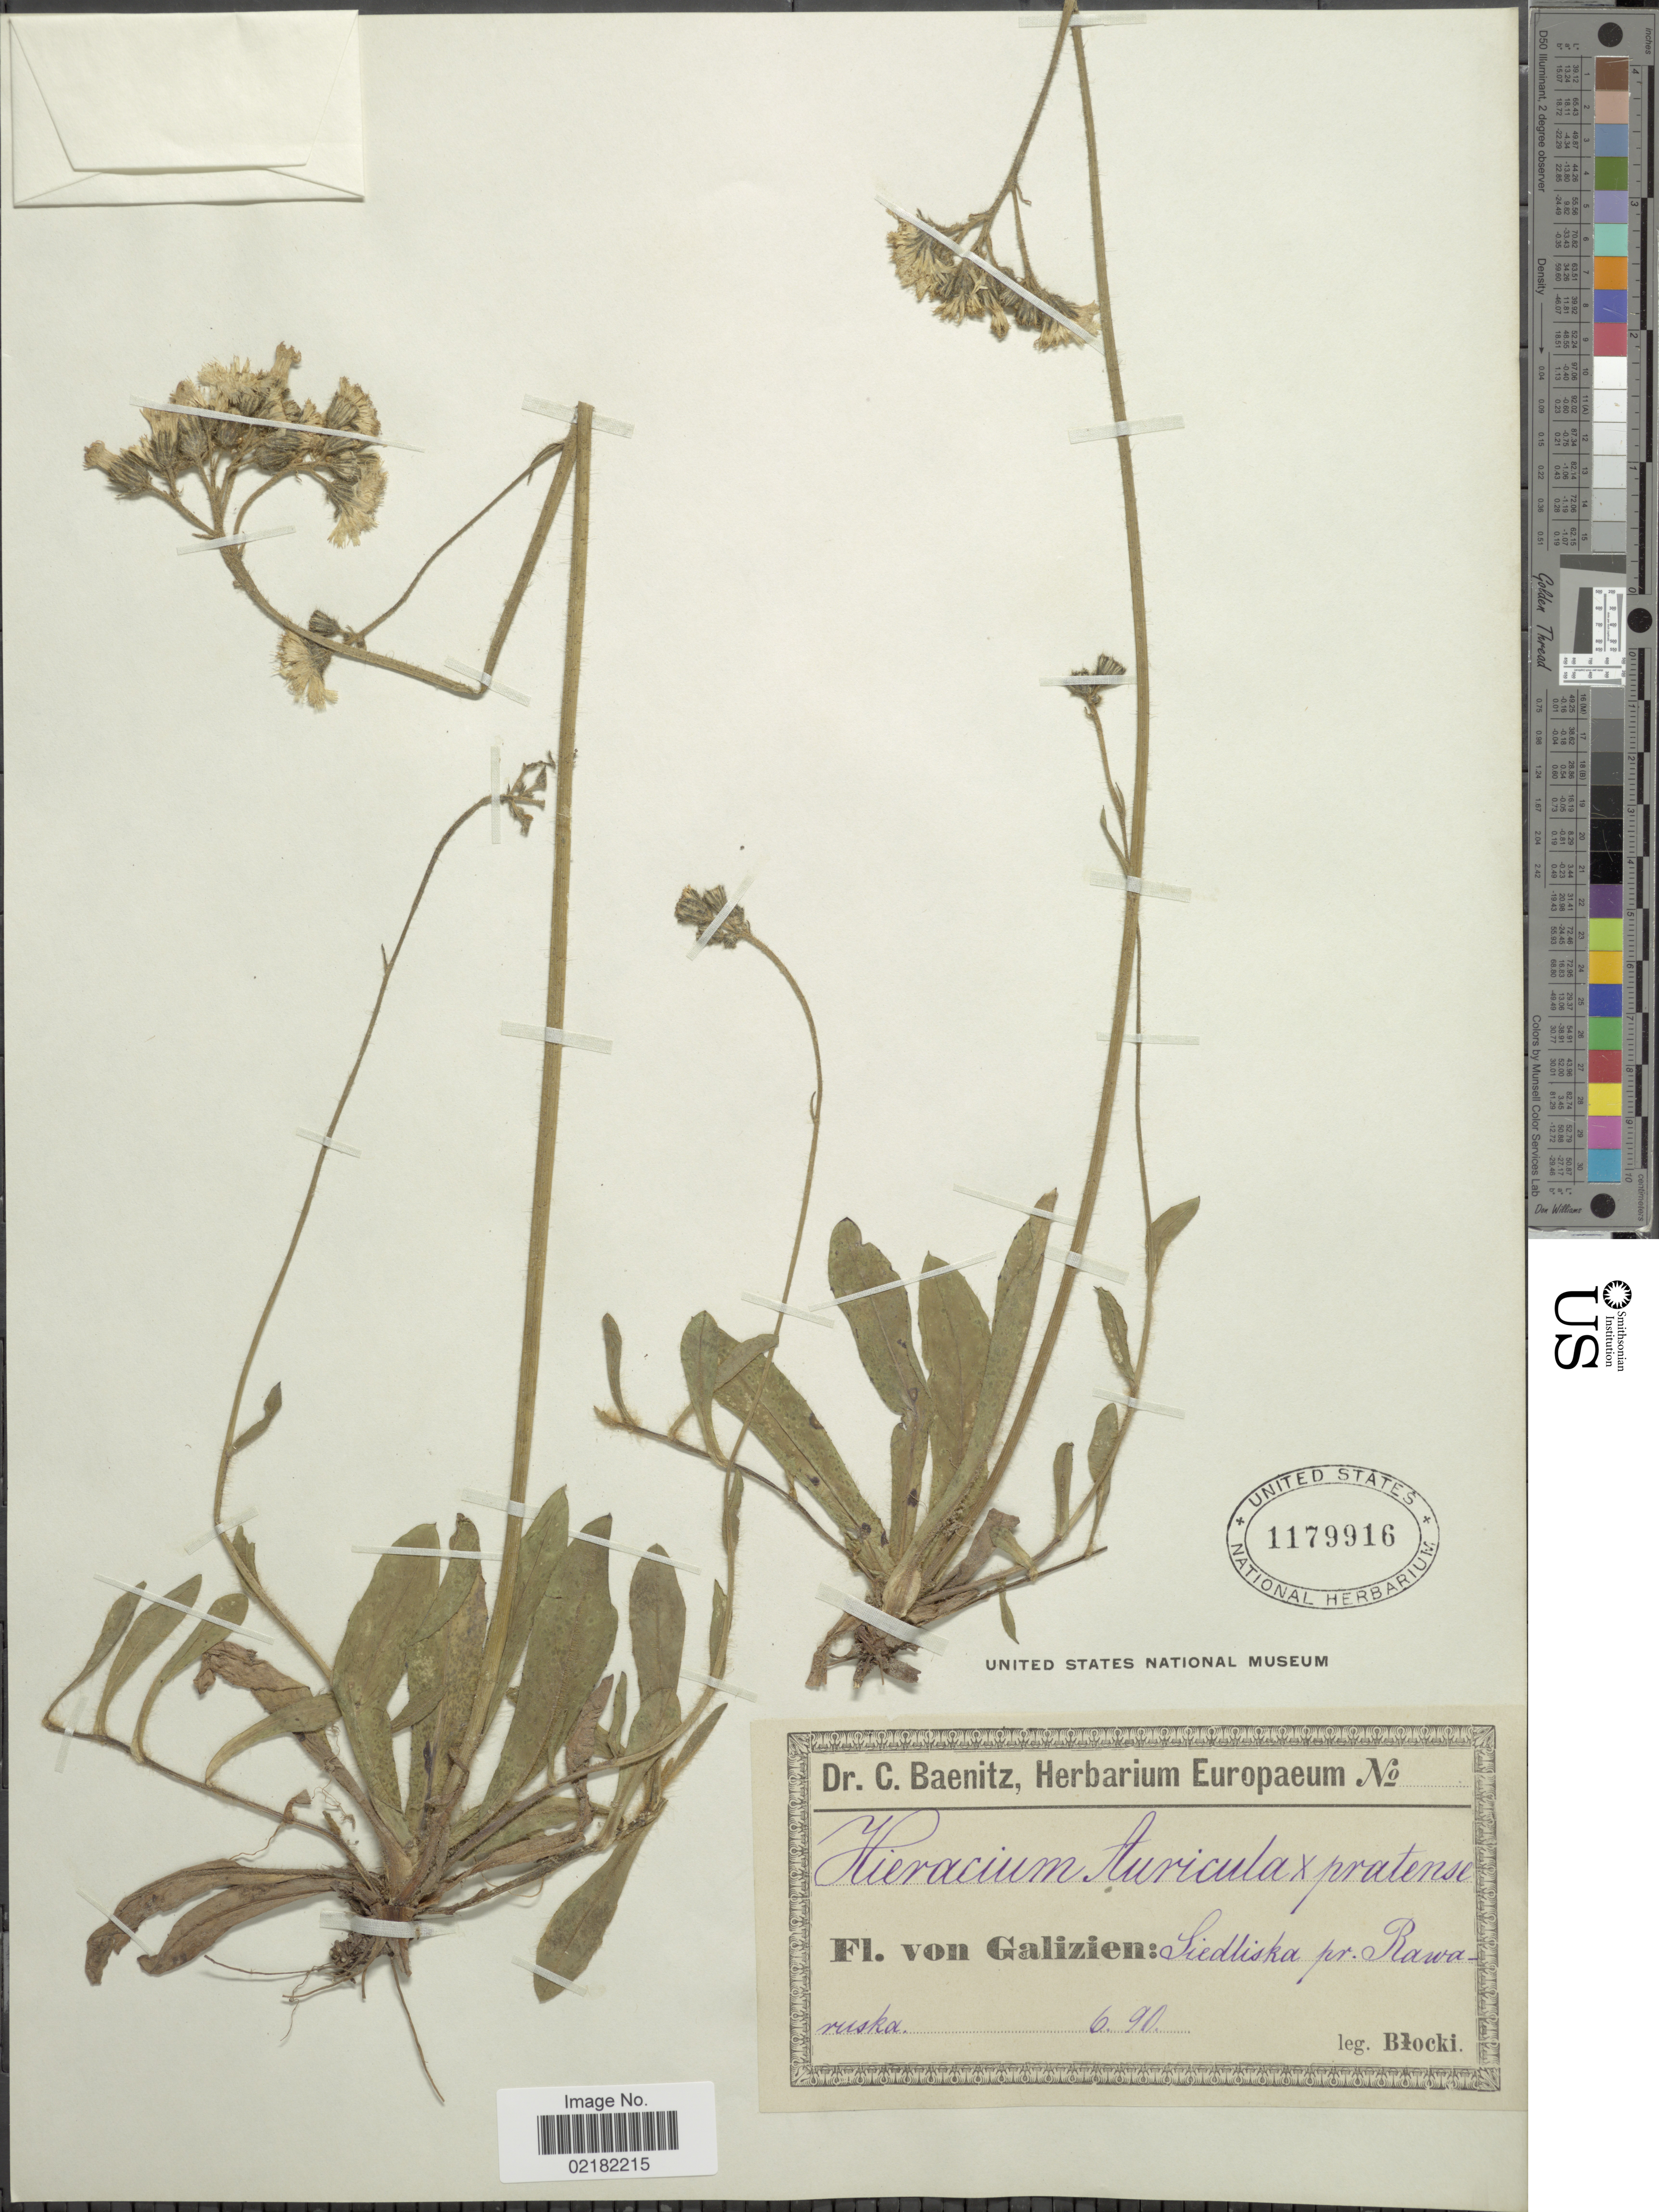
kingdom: Plantae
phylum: Tracheophyta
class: Magnoliopsida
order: Asterales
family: Asteraceae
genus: Pilosella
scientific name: Pilosella floribunda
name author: (Wimm. & Grab.) Fr. a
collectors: Blocki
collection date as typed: Transcribed d/m/y: /6/90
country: Ukraine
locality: Fl. von Galizien: Siedliska pr. Rava-Ruska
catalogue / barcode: US 1179916